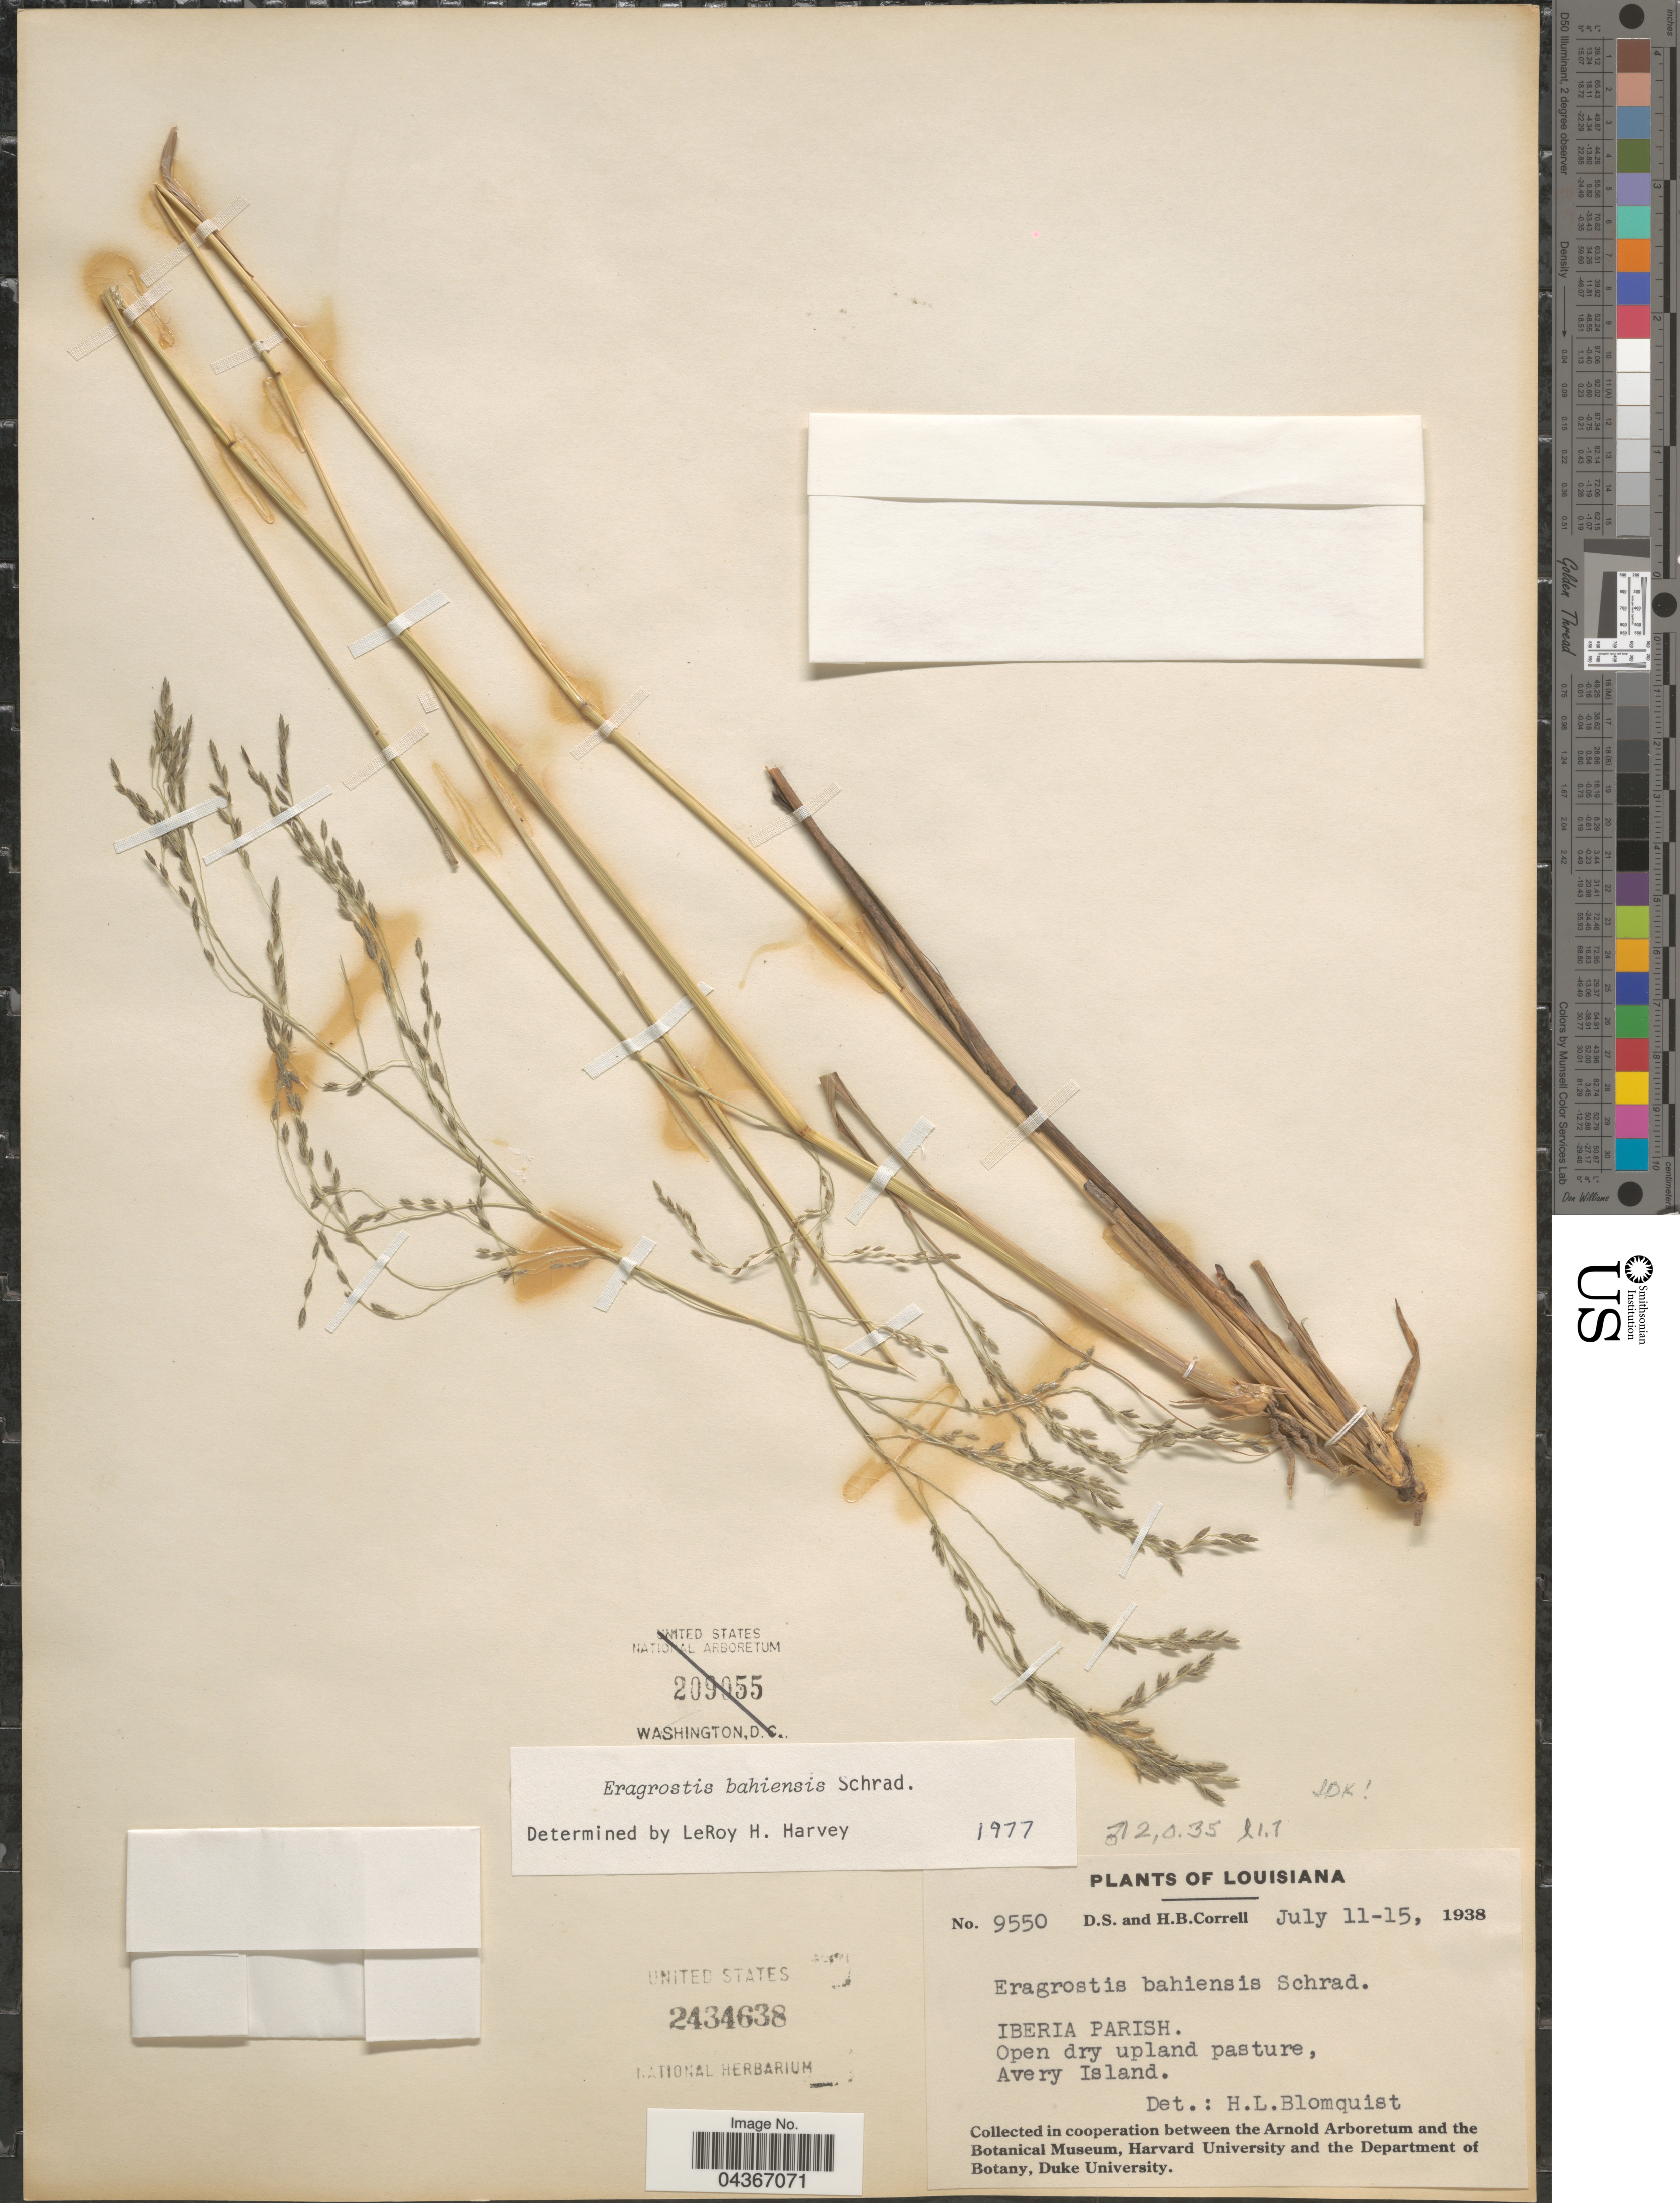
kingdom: Plantae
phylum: Tracheophyta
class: Liliopsida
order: Poales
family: Poaceae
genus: Eragrostis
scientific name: Eragrostis bahiensis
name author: Schrad. ex Schult.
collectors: D. S. Correll & H. Correll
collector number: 9550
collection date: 1938-07-11/1938-07-15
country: United States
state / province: Louisiana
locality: Iberia Parish. Open dry upland pasture, Avery Island.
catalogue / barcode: US 2434638